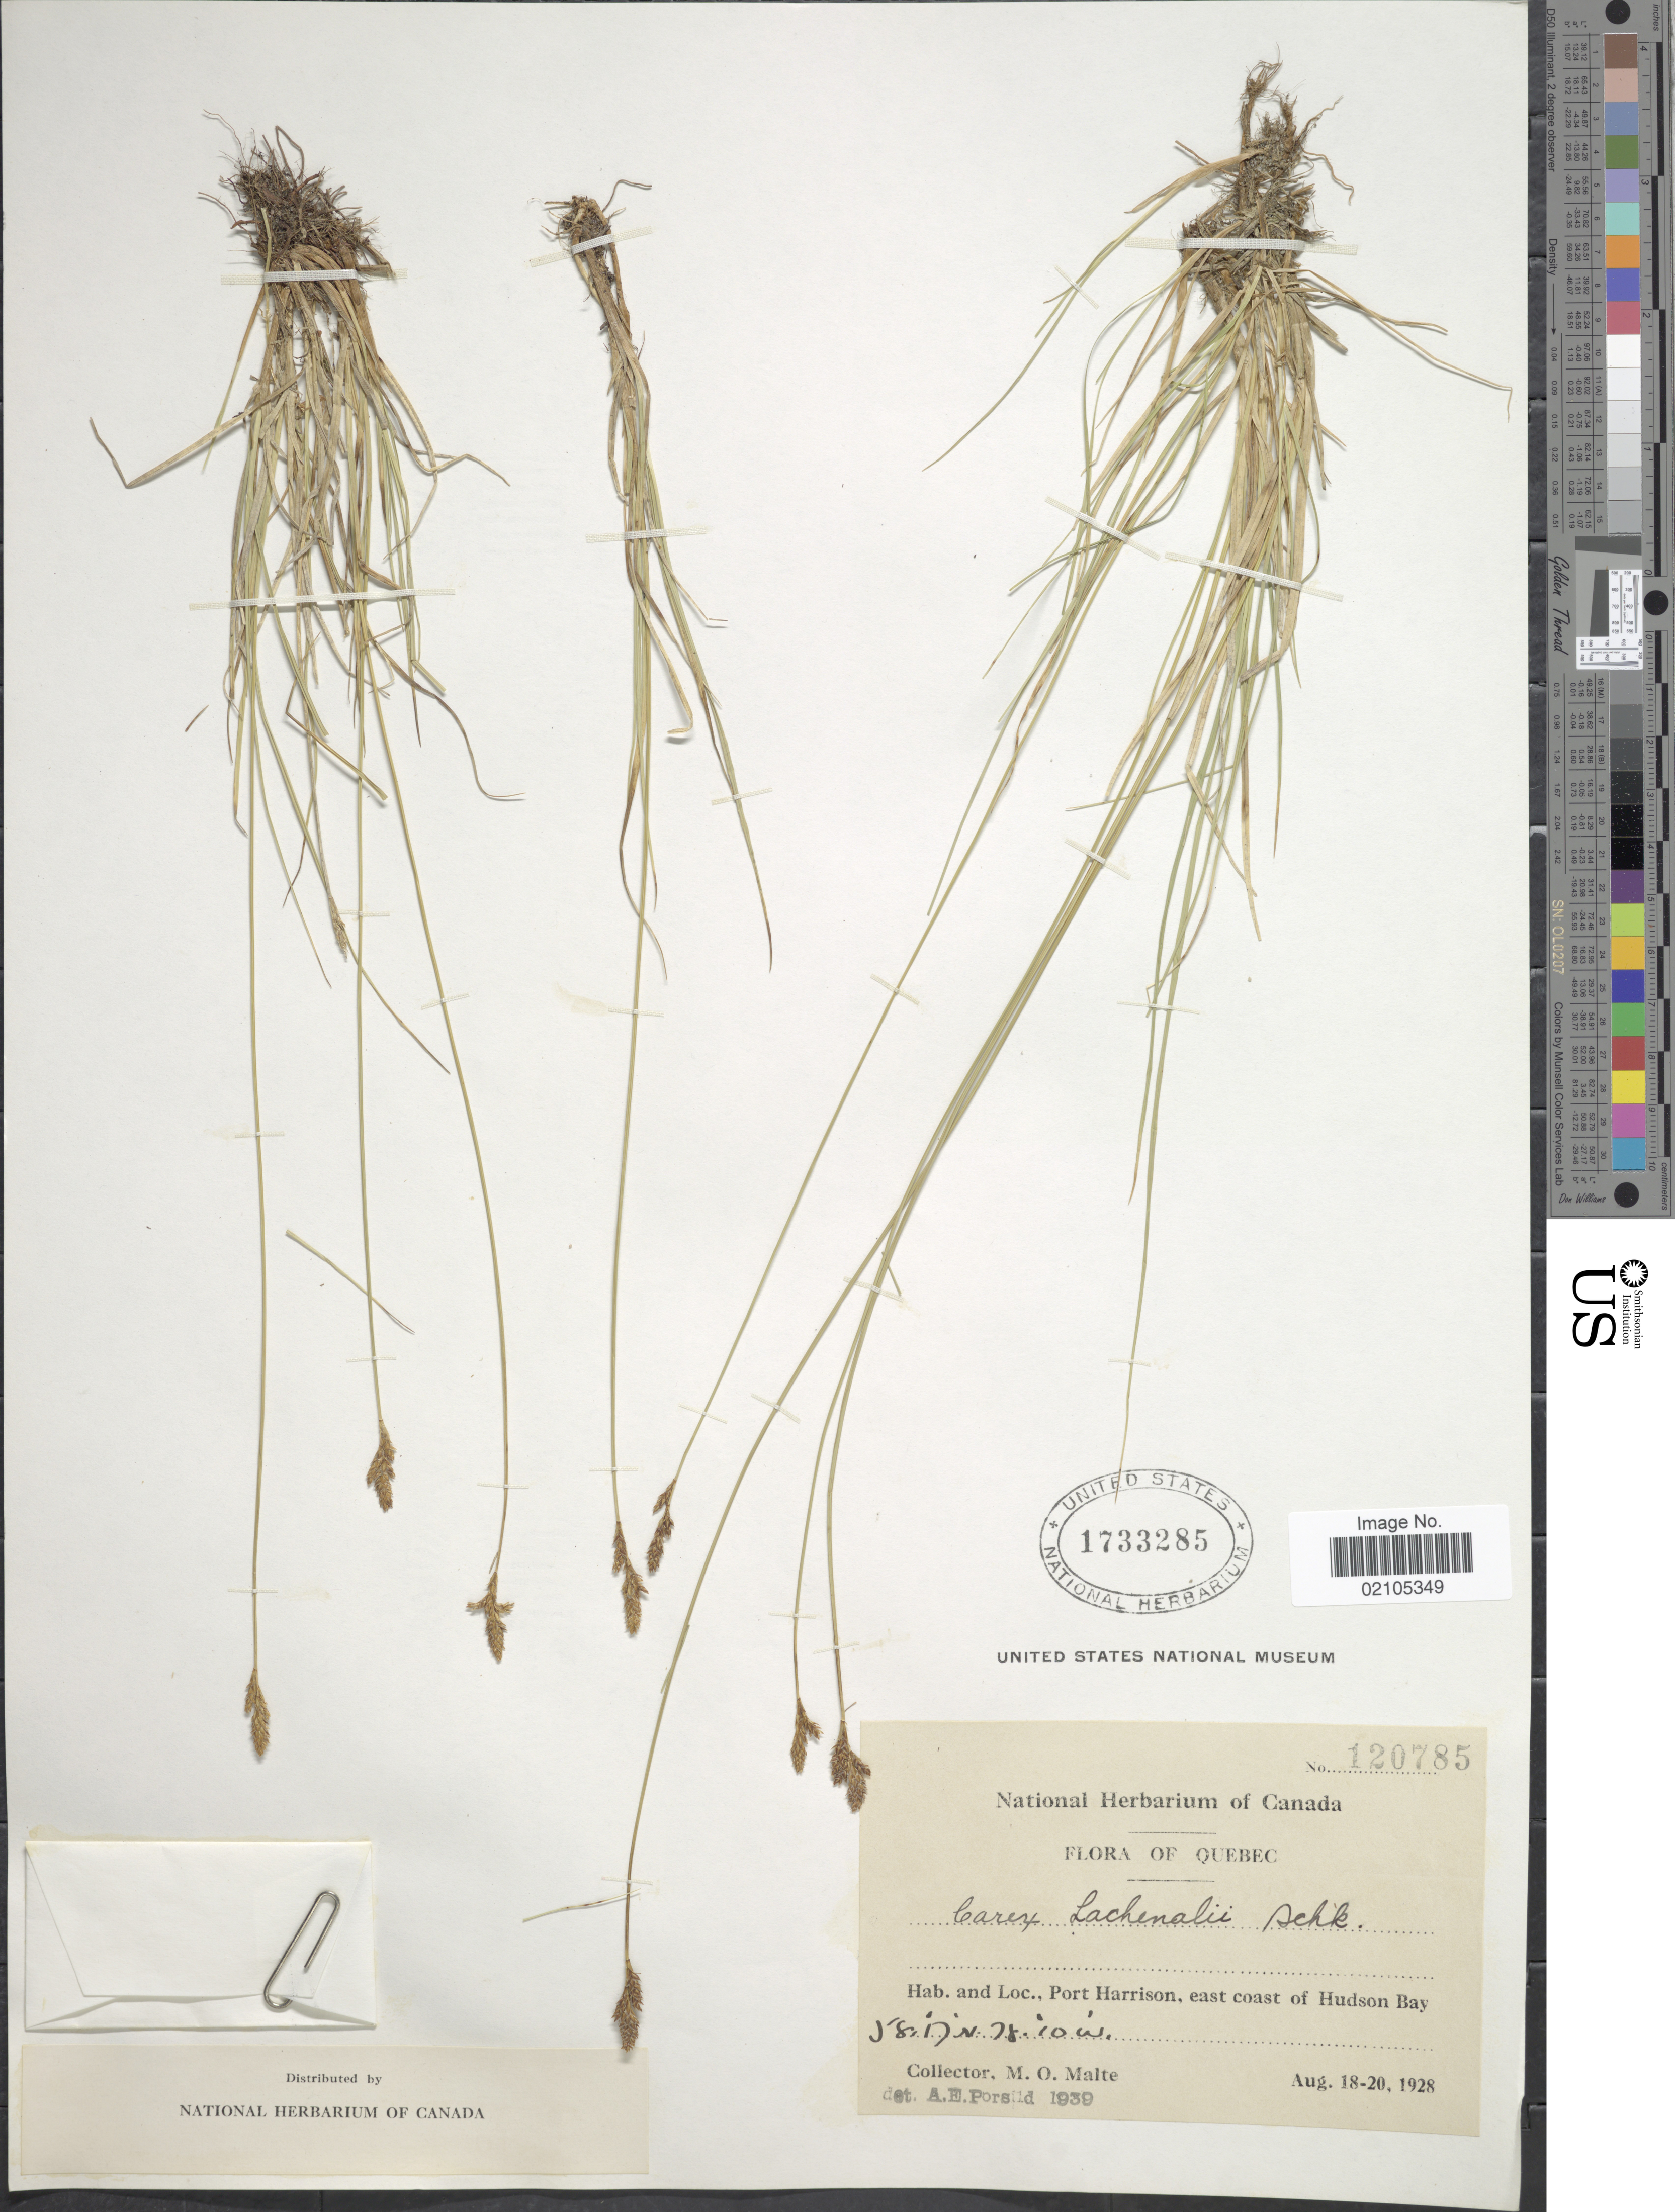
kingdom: Plantae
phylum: Tracheophyta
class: Liliopsida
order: Poales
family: Cyperaceae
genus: Carex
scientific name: Carex lachenalii subsp. lachenalii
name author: Schkuhr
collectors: M. O. Malte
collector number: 120785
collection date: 1928-08-18/1928-08-20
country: Canada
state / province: Quebec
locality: Port Harrison, east coast of Hudson Bay.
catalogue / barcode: US 1733285